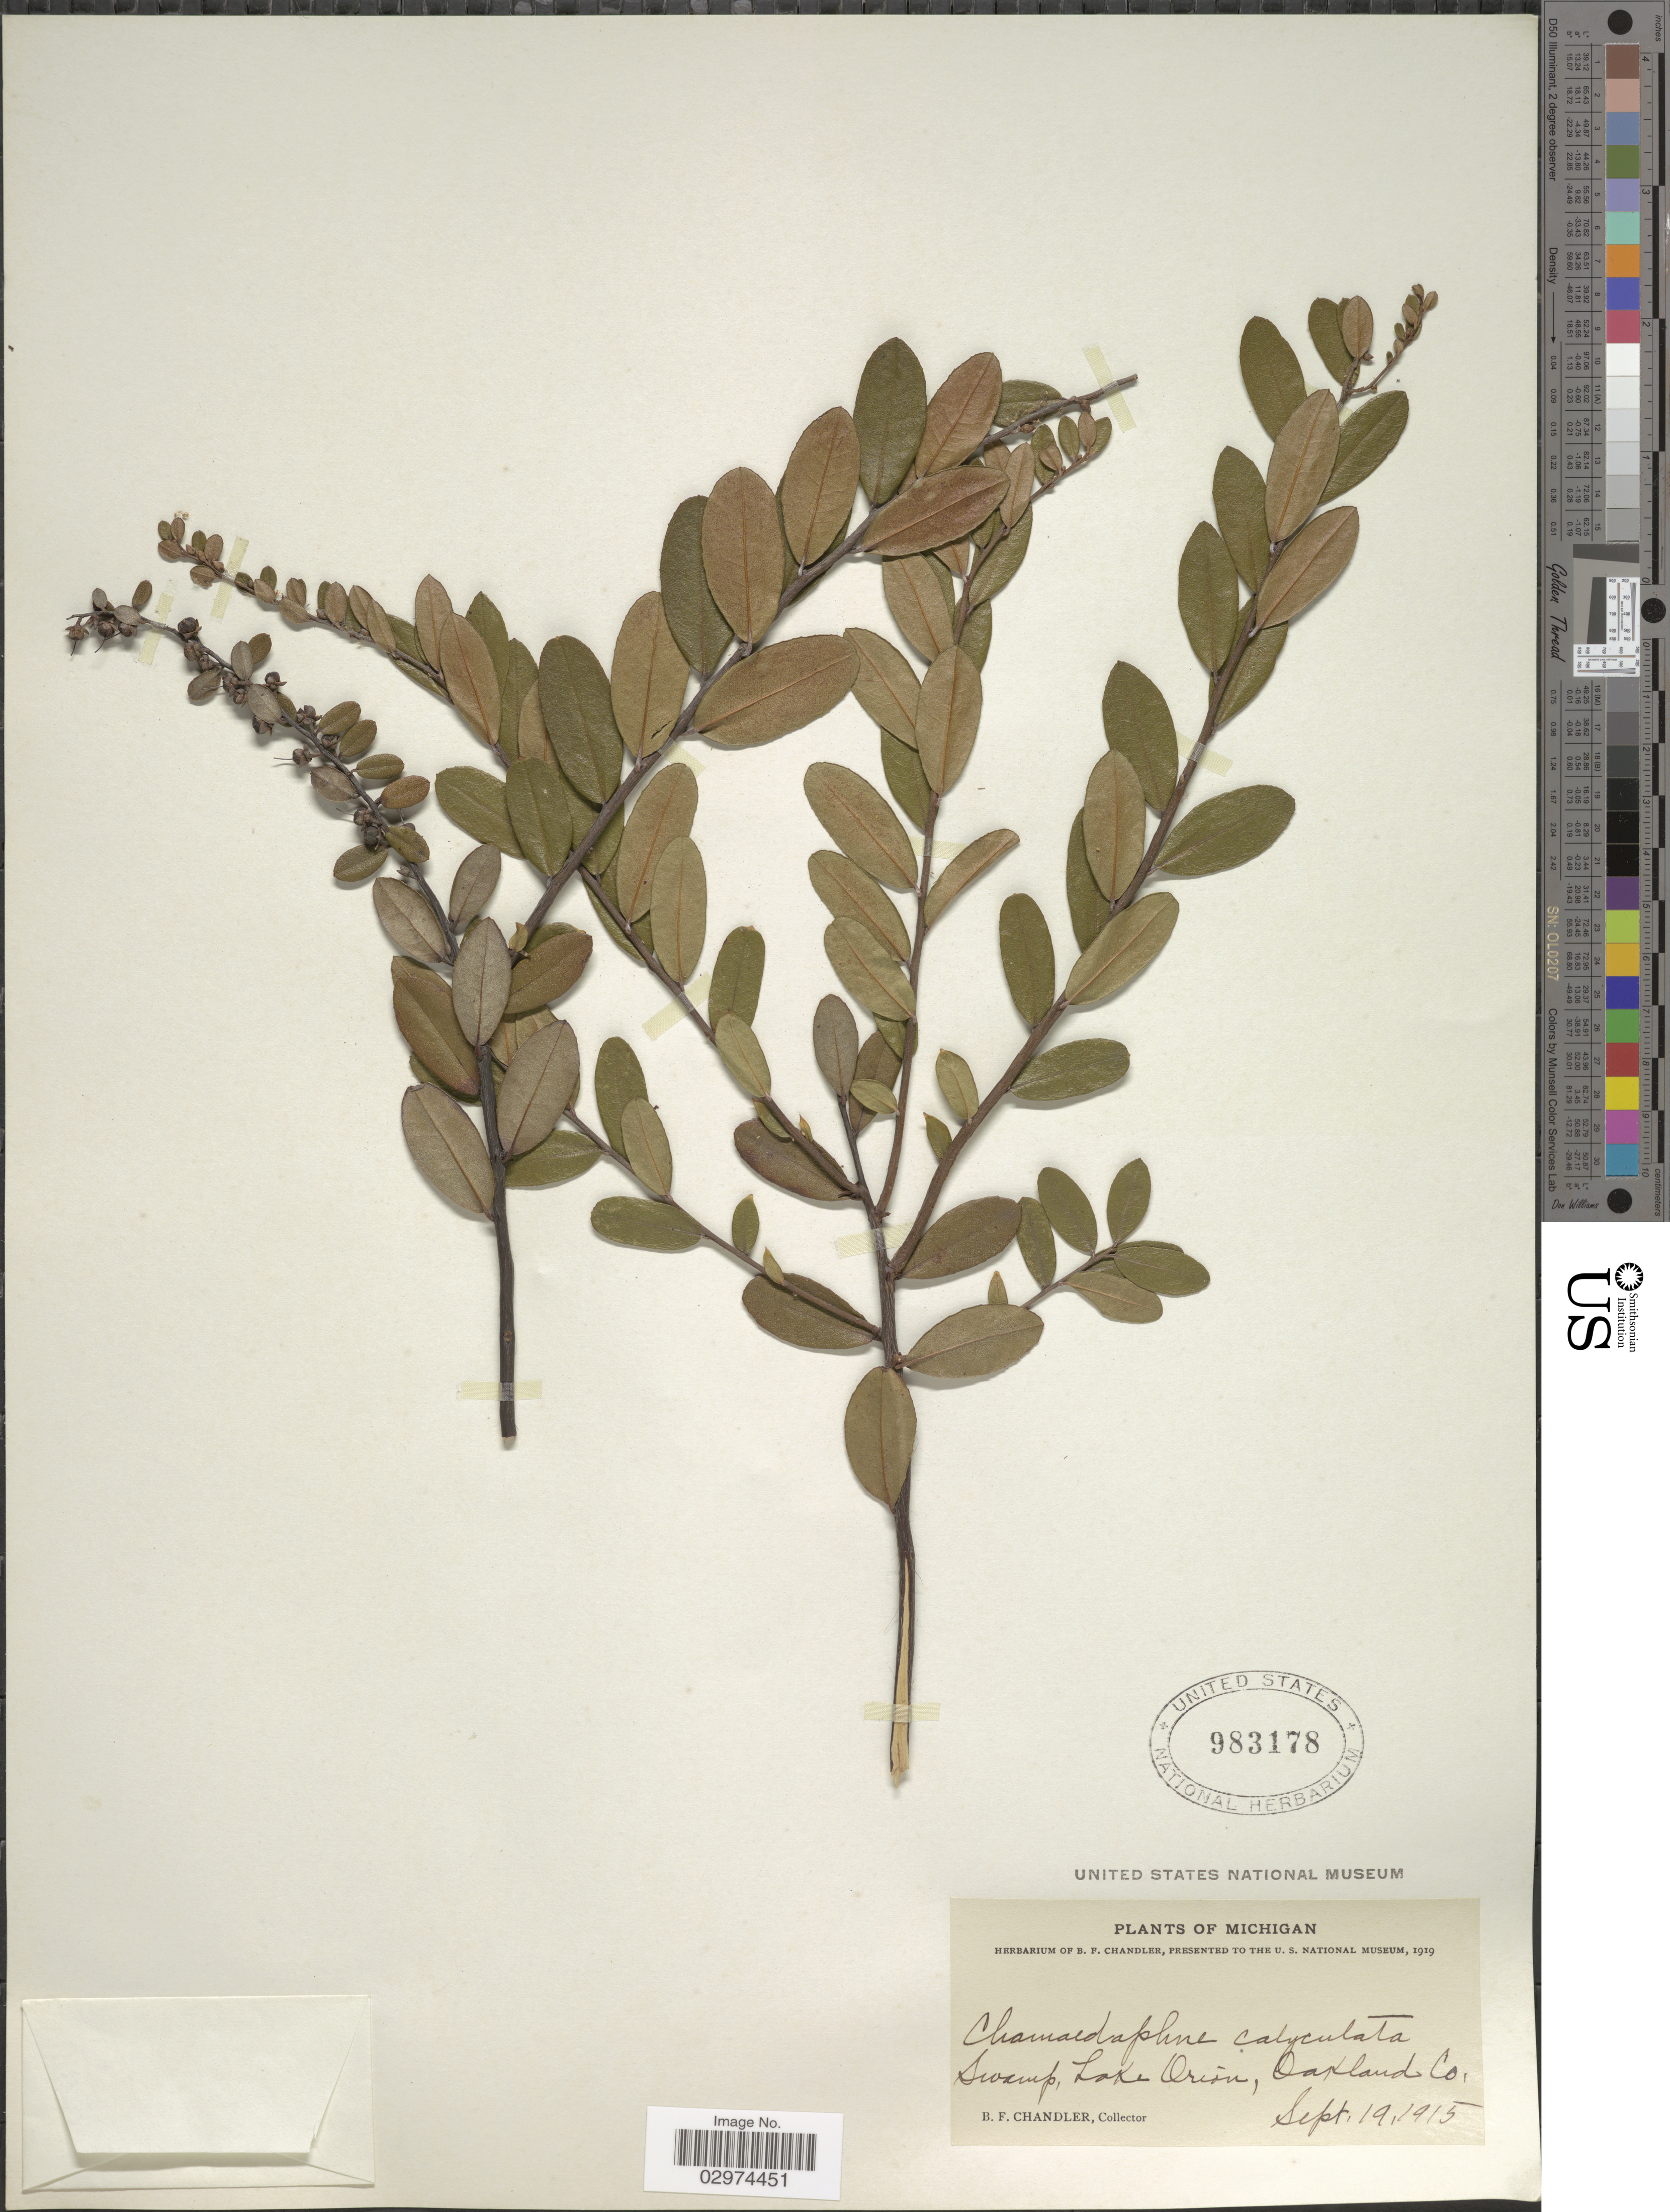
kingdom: Plantae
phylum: Tracheophyta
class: Magnoliopsida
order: Ericales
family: Ericaceae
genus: Chamaedaphne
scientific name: Chamaedaphne calyculata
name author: (L.) Moench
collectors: B. F. Chandler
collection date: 1915-09-19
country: United States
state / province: Michigan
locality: Swamp Lake Orion, Oakland Co.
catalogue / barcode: US 983178